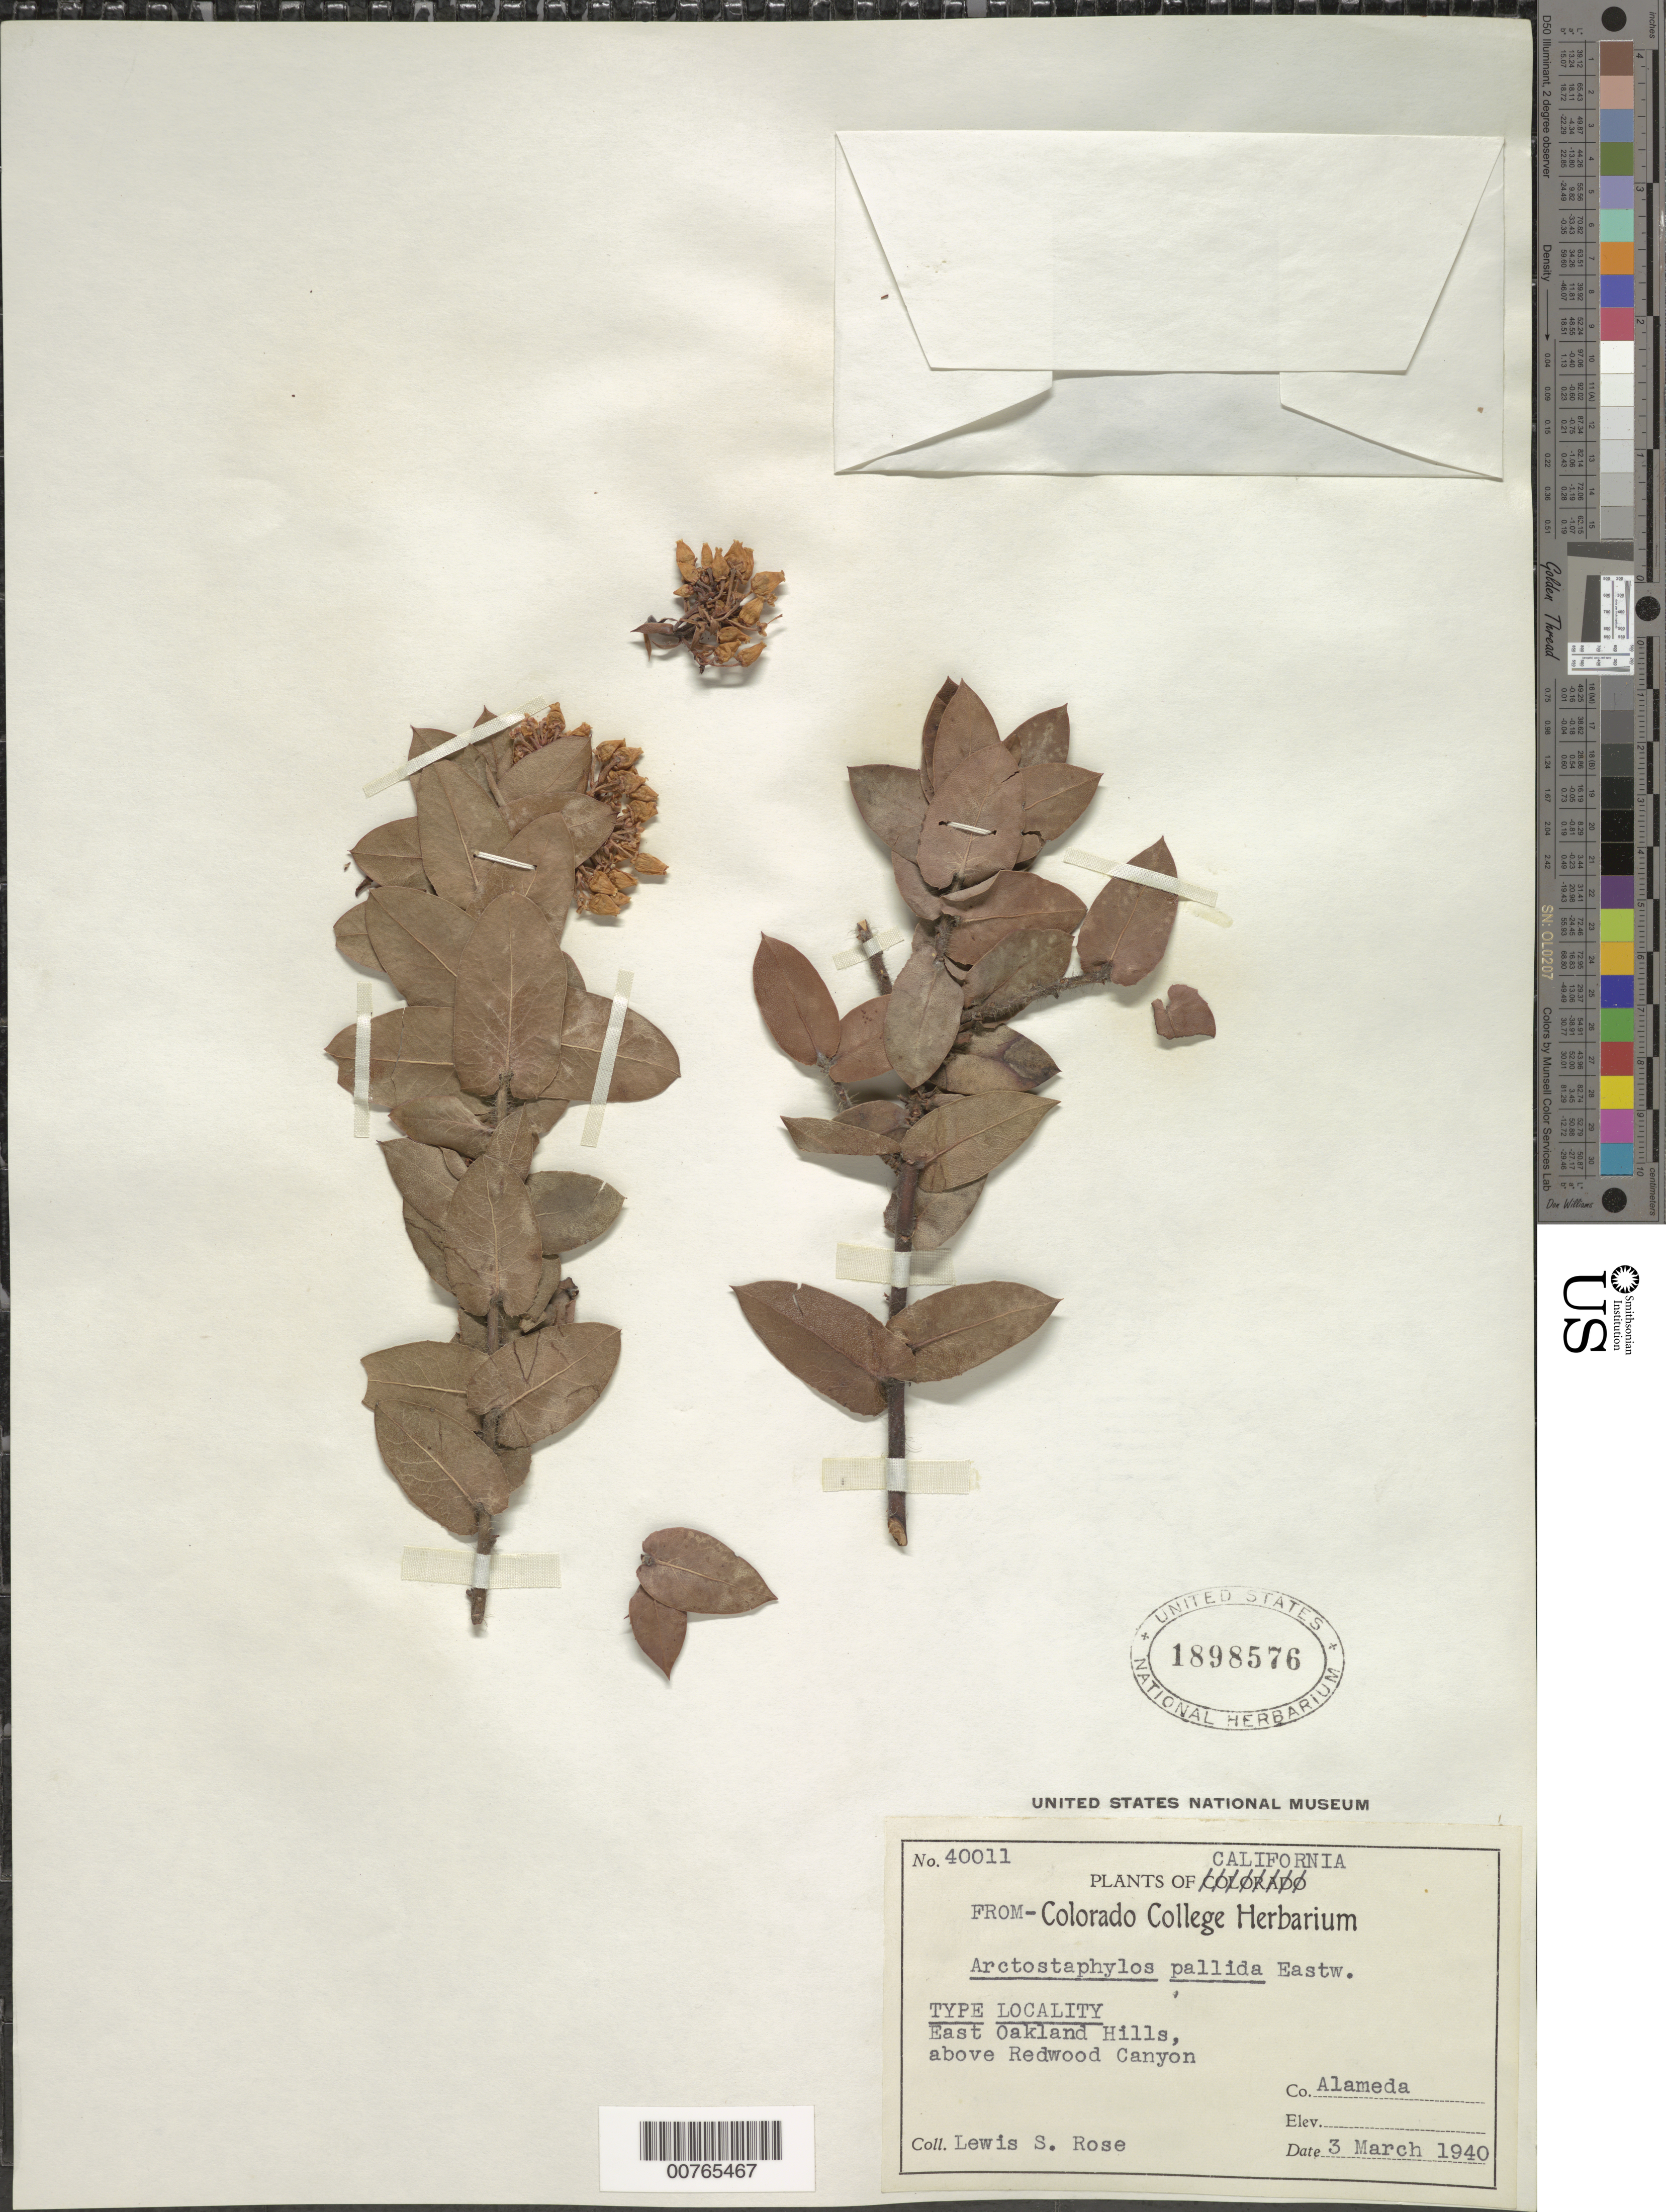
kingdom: Plantae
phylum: Tracheophyta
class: Magnoliopsida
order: Ericales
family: Ericaceae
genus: Arctostaphylos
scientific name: Arctostaphylos pallida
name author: Eastw.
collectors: L. S. Rose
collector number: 40011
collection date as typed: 03 Mar 1940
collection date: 1940-03-03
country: United States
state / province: California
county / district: Alameda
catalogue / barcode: US 1898576